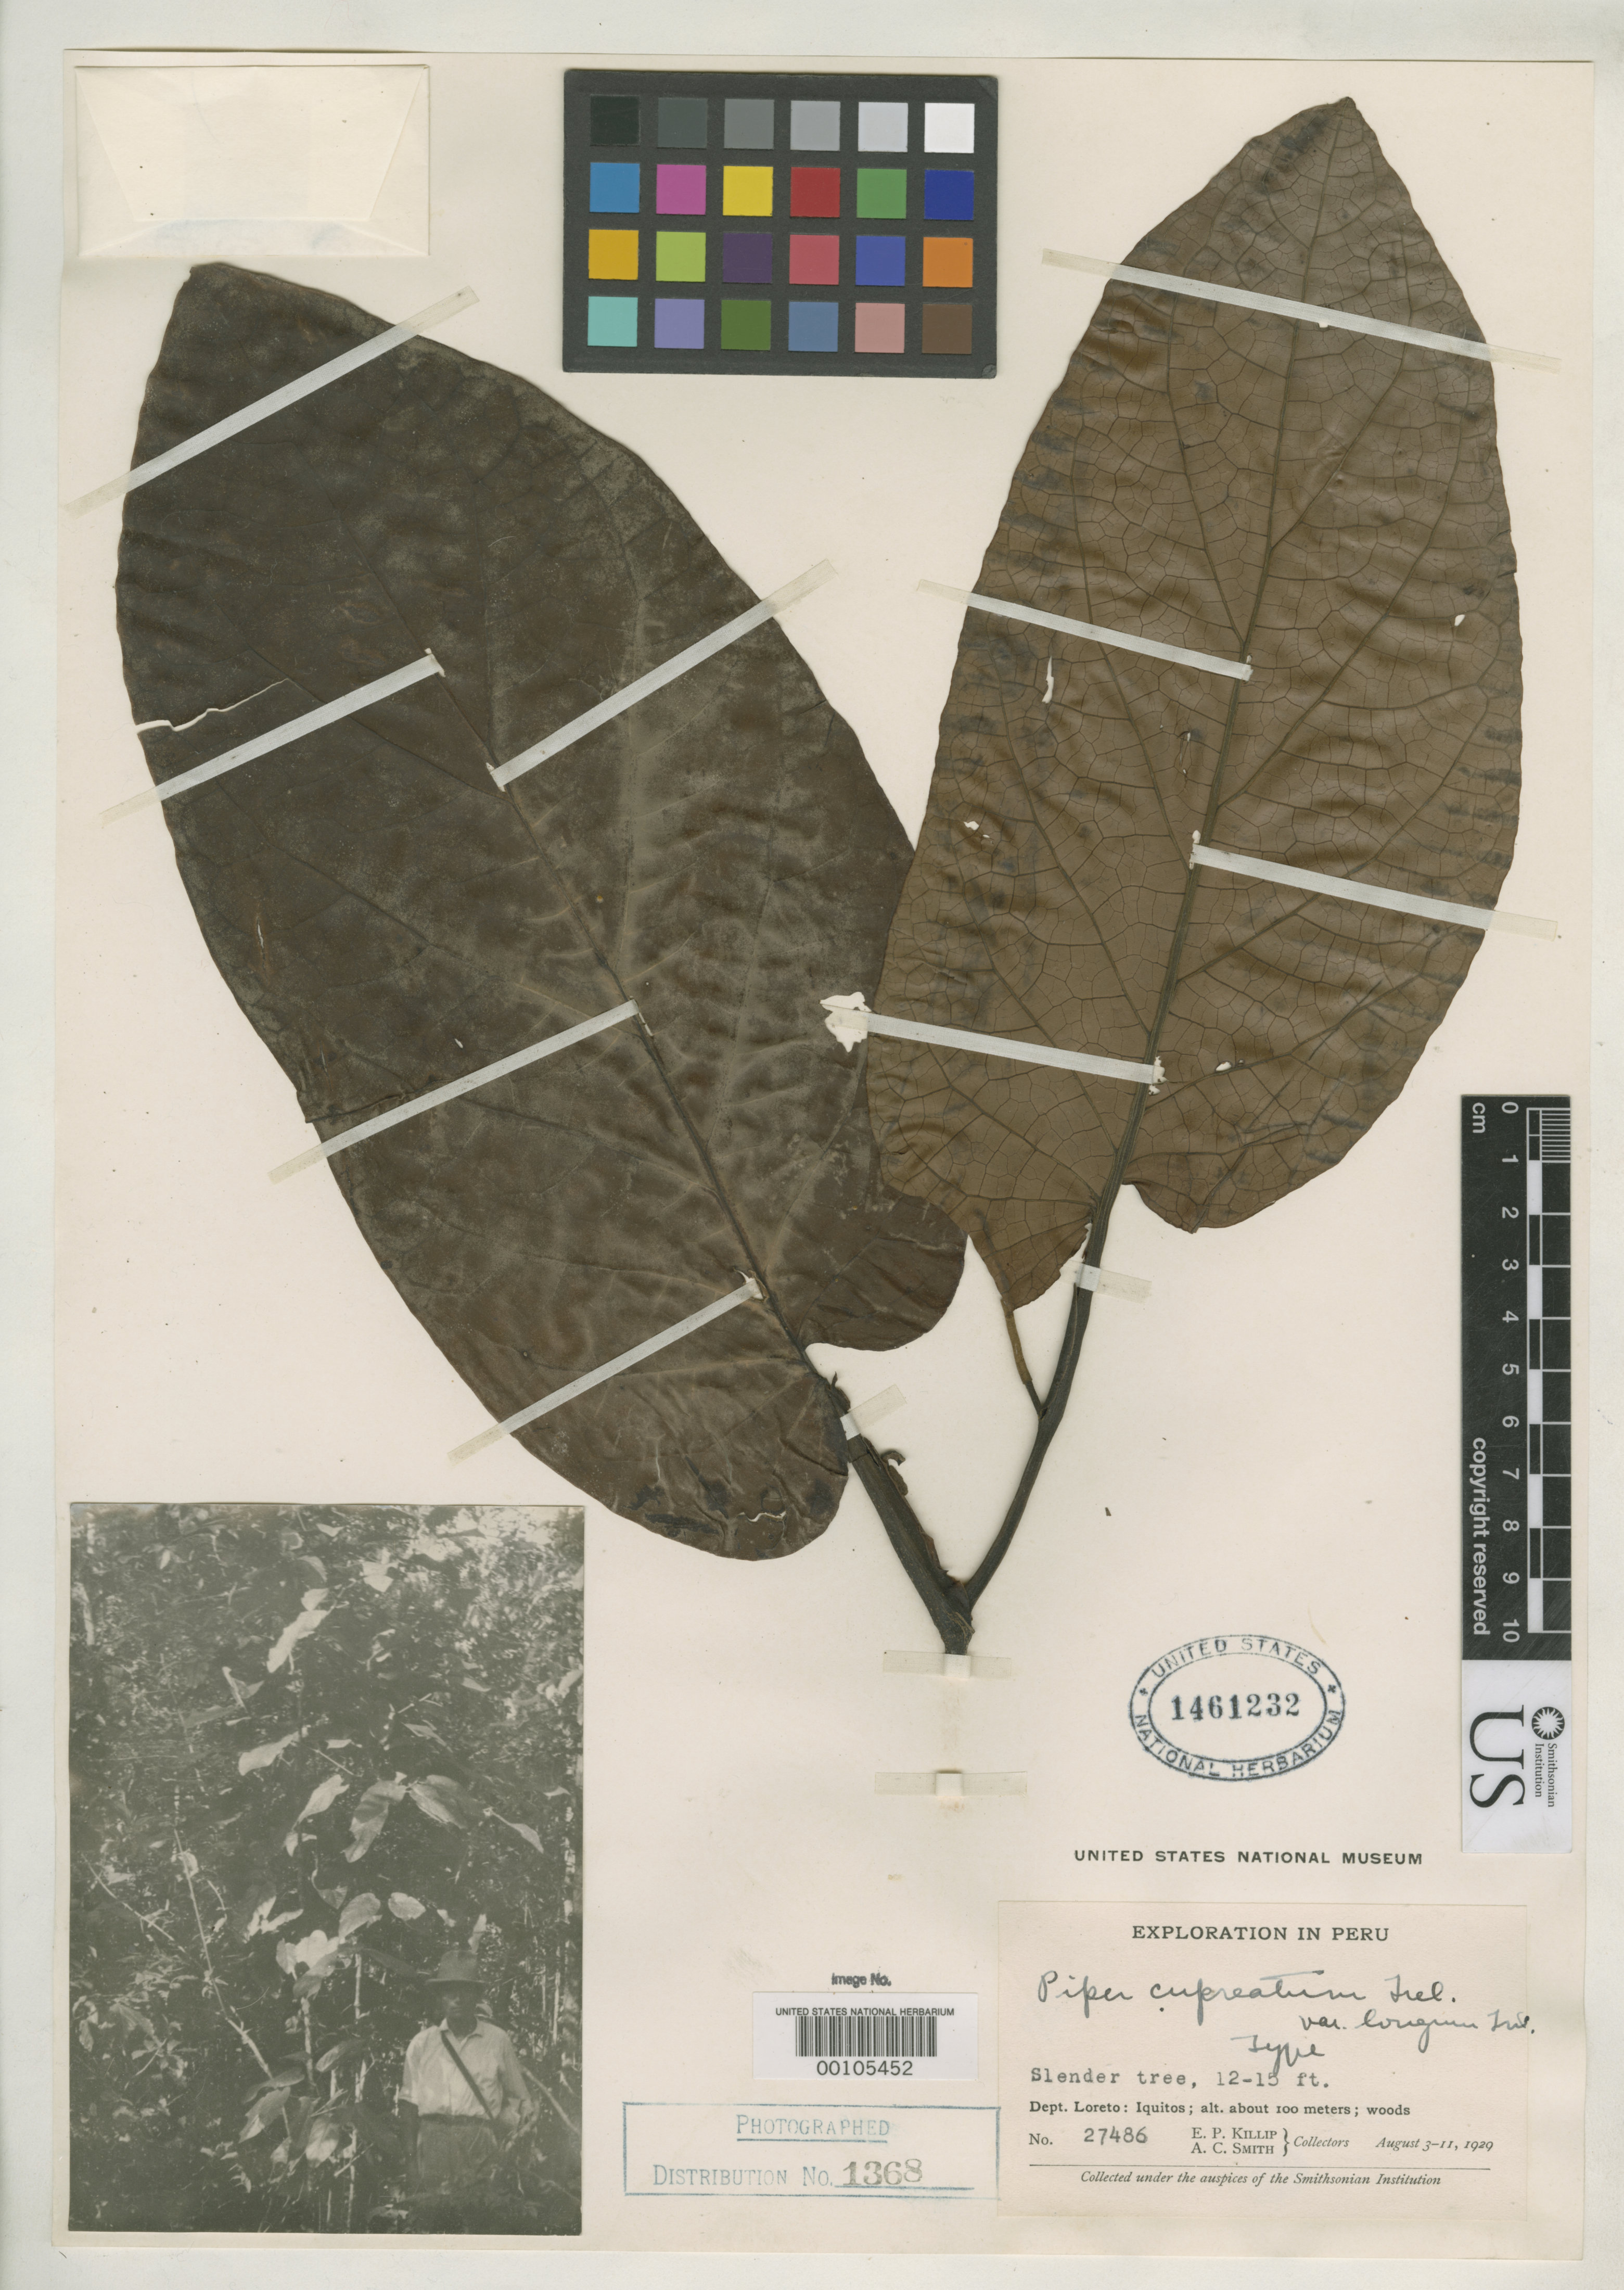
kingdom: Plantae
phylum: Tracheophyta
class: Magnoliopsida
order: Piperales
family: Piperaceae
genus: Piper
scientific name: Piper cupreatum var. longum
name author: Trel.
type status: Holotype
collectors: E. P. Killip & A. C. Smith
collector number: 27486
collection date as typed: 03 Aug 1929 to 11 Aug 1929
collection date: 1929-08-03/1929-08-11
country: Peru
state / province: Loreto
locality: Iquitos.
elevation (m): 100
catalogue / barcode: US 1461232